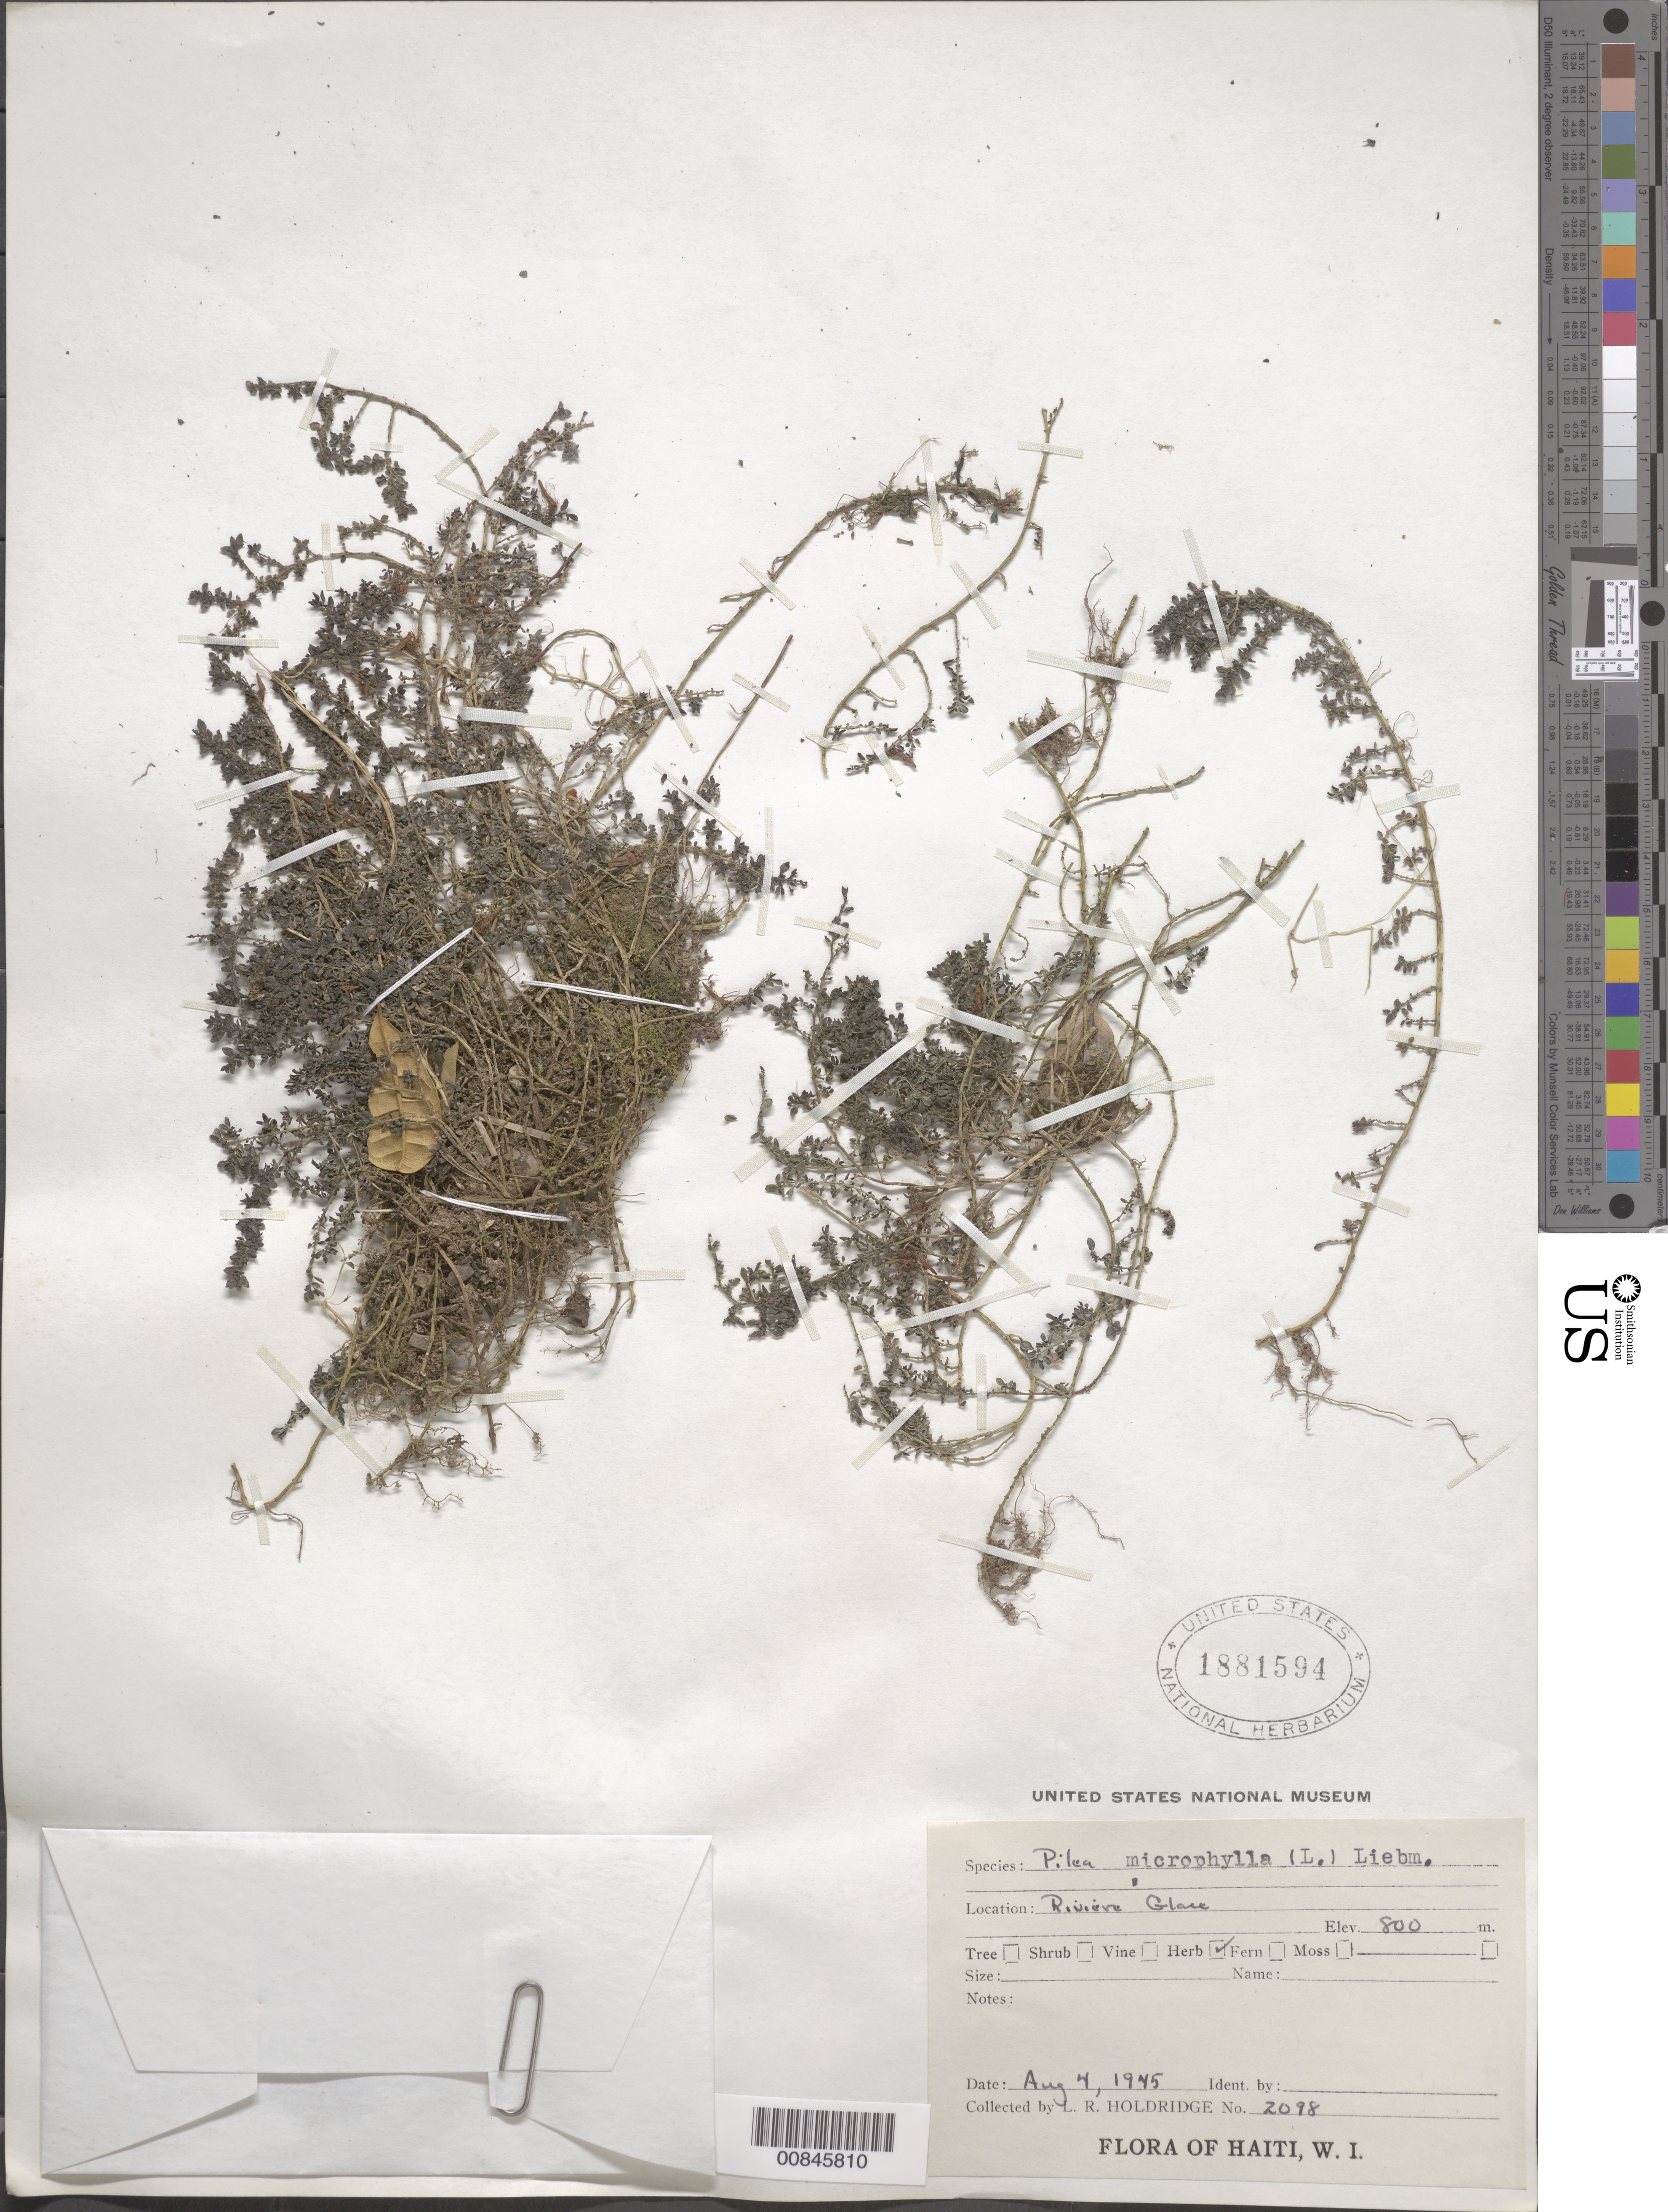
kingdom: Plantae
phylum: Tracheophyta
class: Magnoliopsida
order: Rosales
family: Urticaceae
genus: Pilea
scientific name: Pilea microphylla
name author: (L.) Liebm.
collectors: L. Holdridge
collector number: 2098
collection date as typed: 04 Aug 1945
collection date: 1945-08-04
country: Haiti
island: Hispaniola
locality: Riviére Glace.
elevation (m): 800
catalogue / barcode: US 1881594